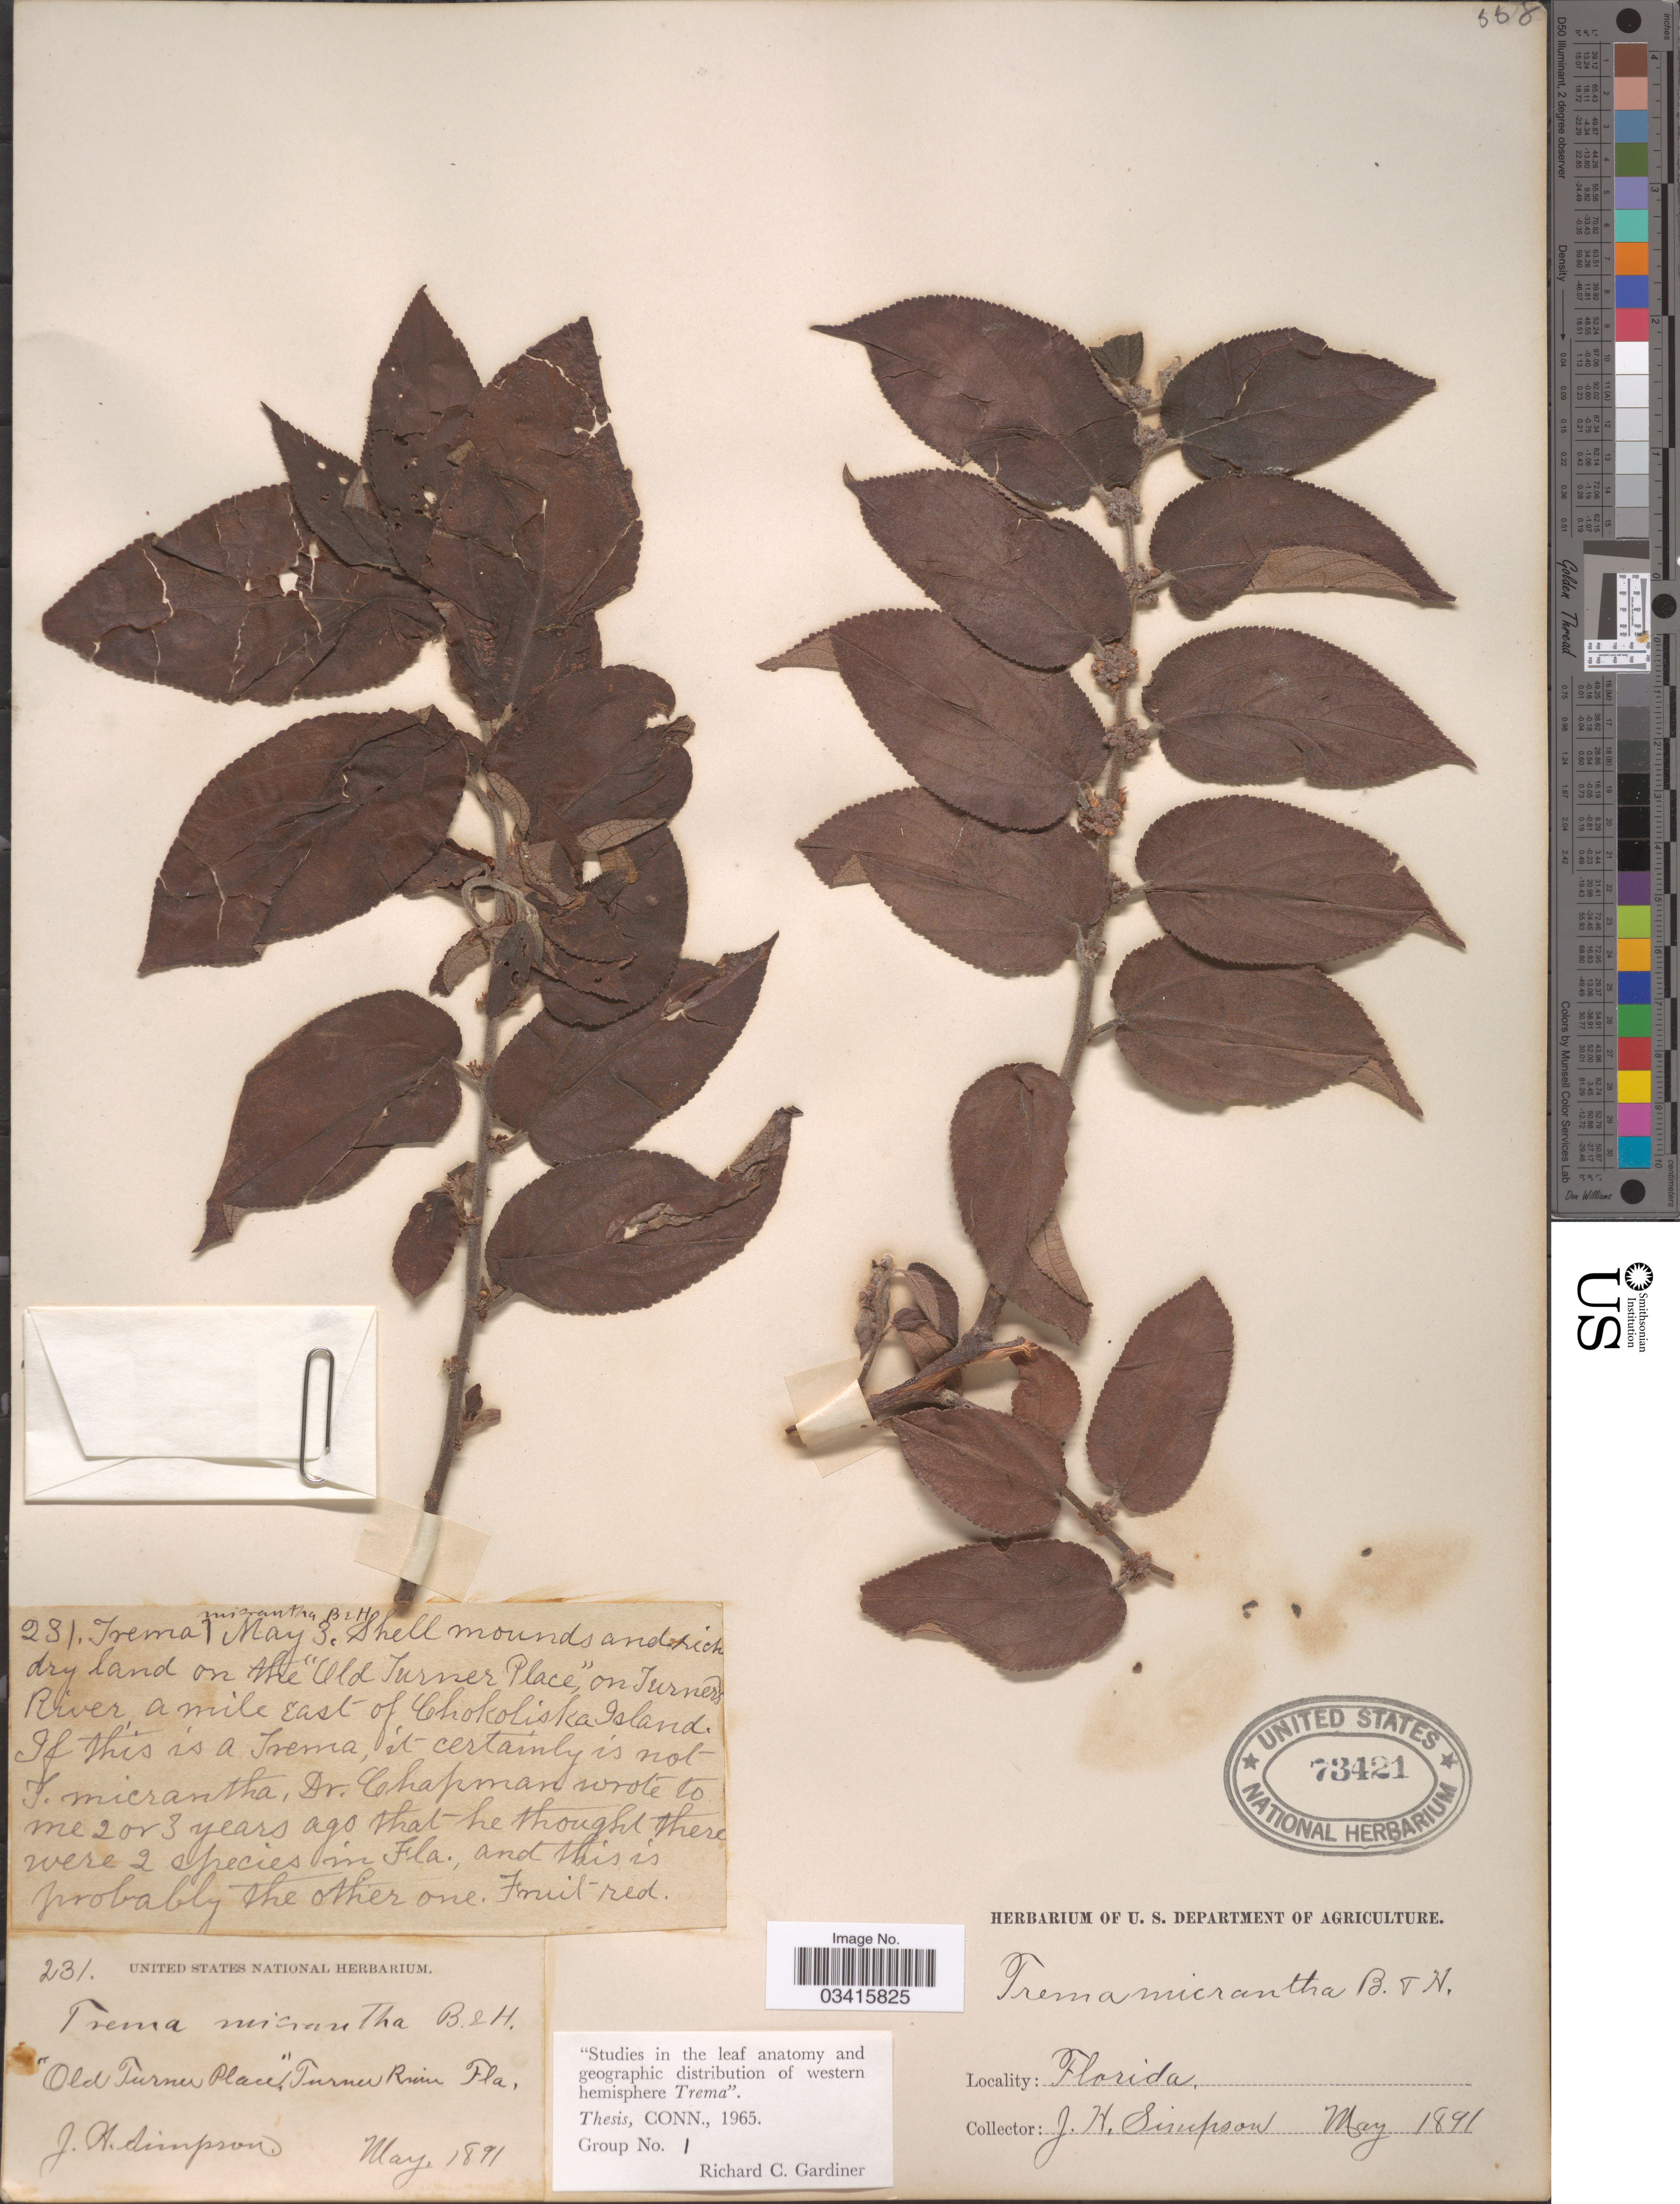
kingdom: Plantae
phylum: Tracheophyta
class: Magnoliopsida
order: Rosales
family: Cannabaceae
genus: Trema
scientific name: Trema floridanum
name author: Britton ex Small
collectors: J. H. Simpson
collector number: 231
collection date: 1891-05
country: United States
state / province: Florida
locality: Old Turner Place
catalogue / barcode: US 73421